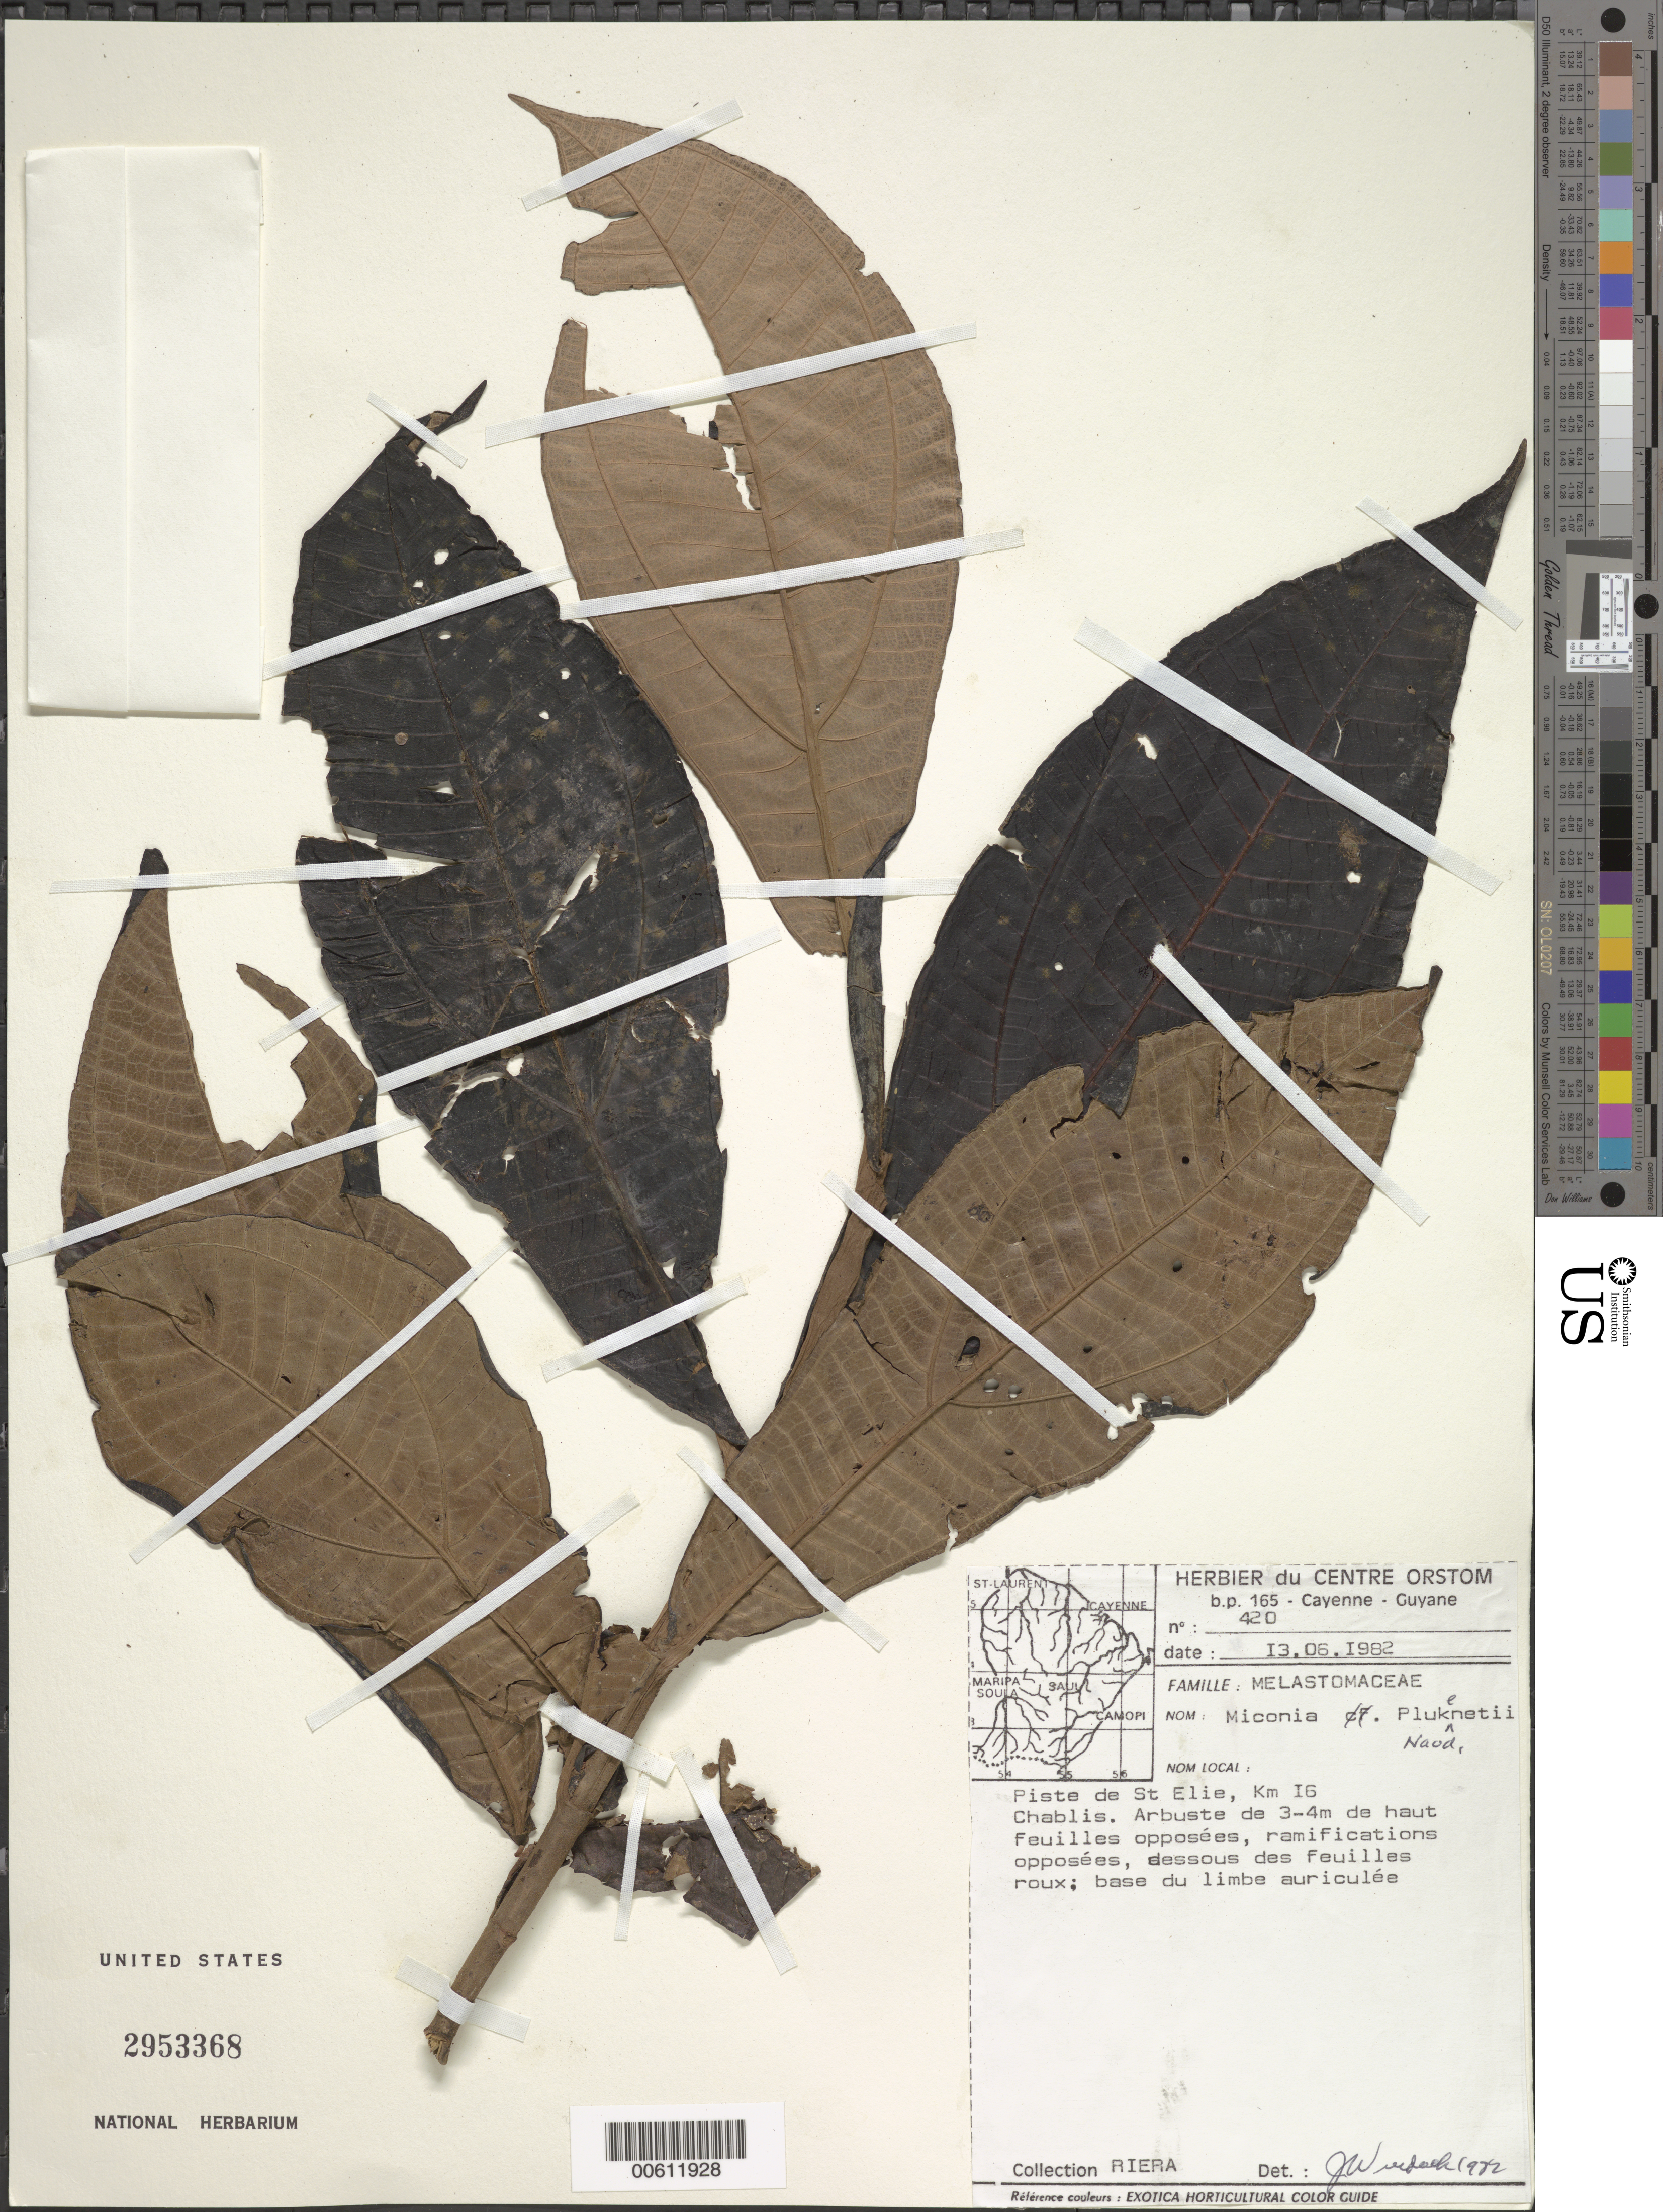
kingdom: Plantae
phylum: Tracheophyta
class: Magnoliopsida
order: Myrtales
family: Melastomataceae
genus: Miconia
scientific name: Miconia plukenetii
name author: Naudin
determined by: Wurdack, John J., (US), US (UNITED STATES)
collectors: B. Riéra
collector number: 420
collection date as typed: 13-Jun-82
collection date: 1982-06-13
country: French Guiana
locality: Piste de Saint-Élie, pk. 16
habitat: Chablis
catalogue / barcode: US 2953368